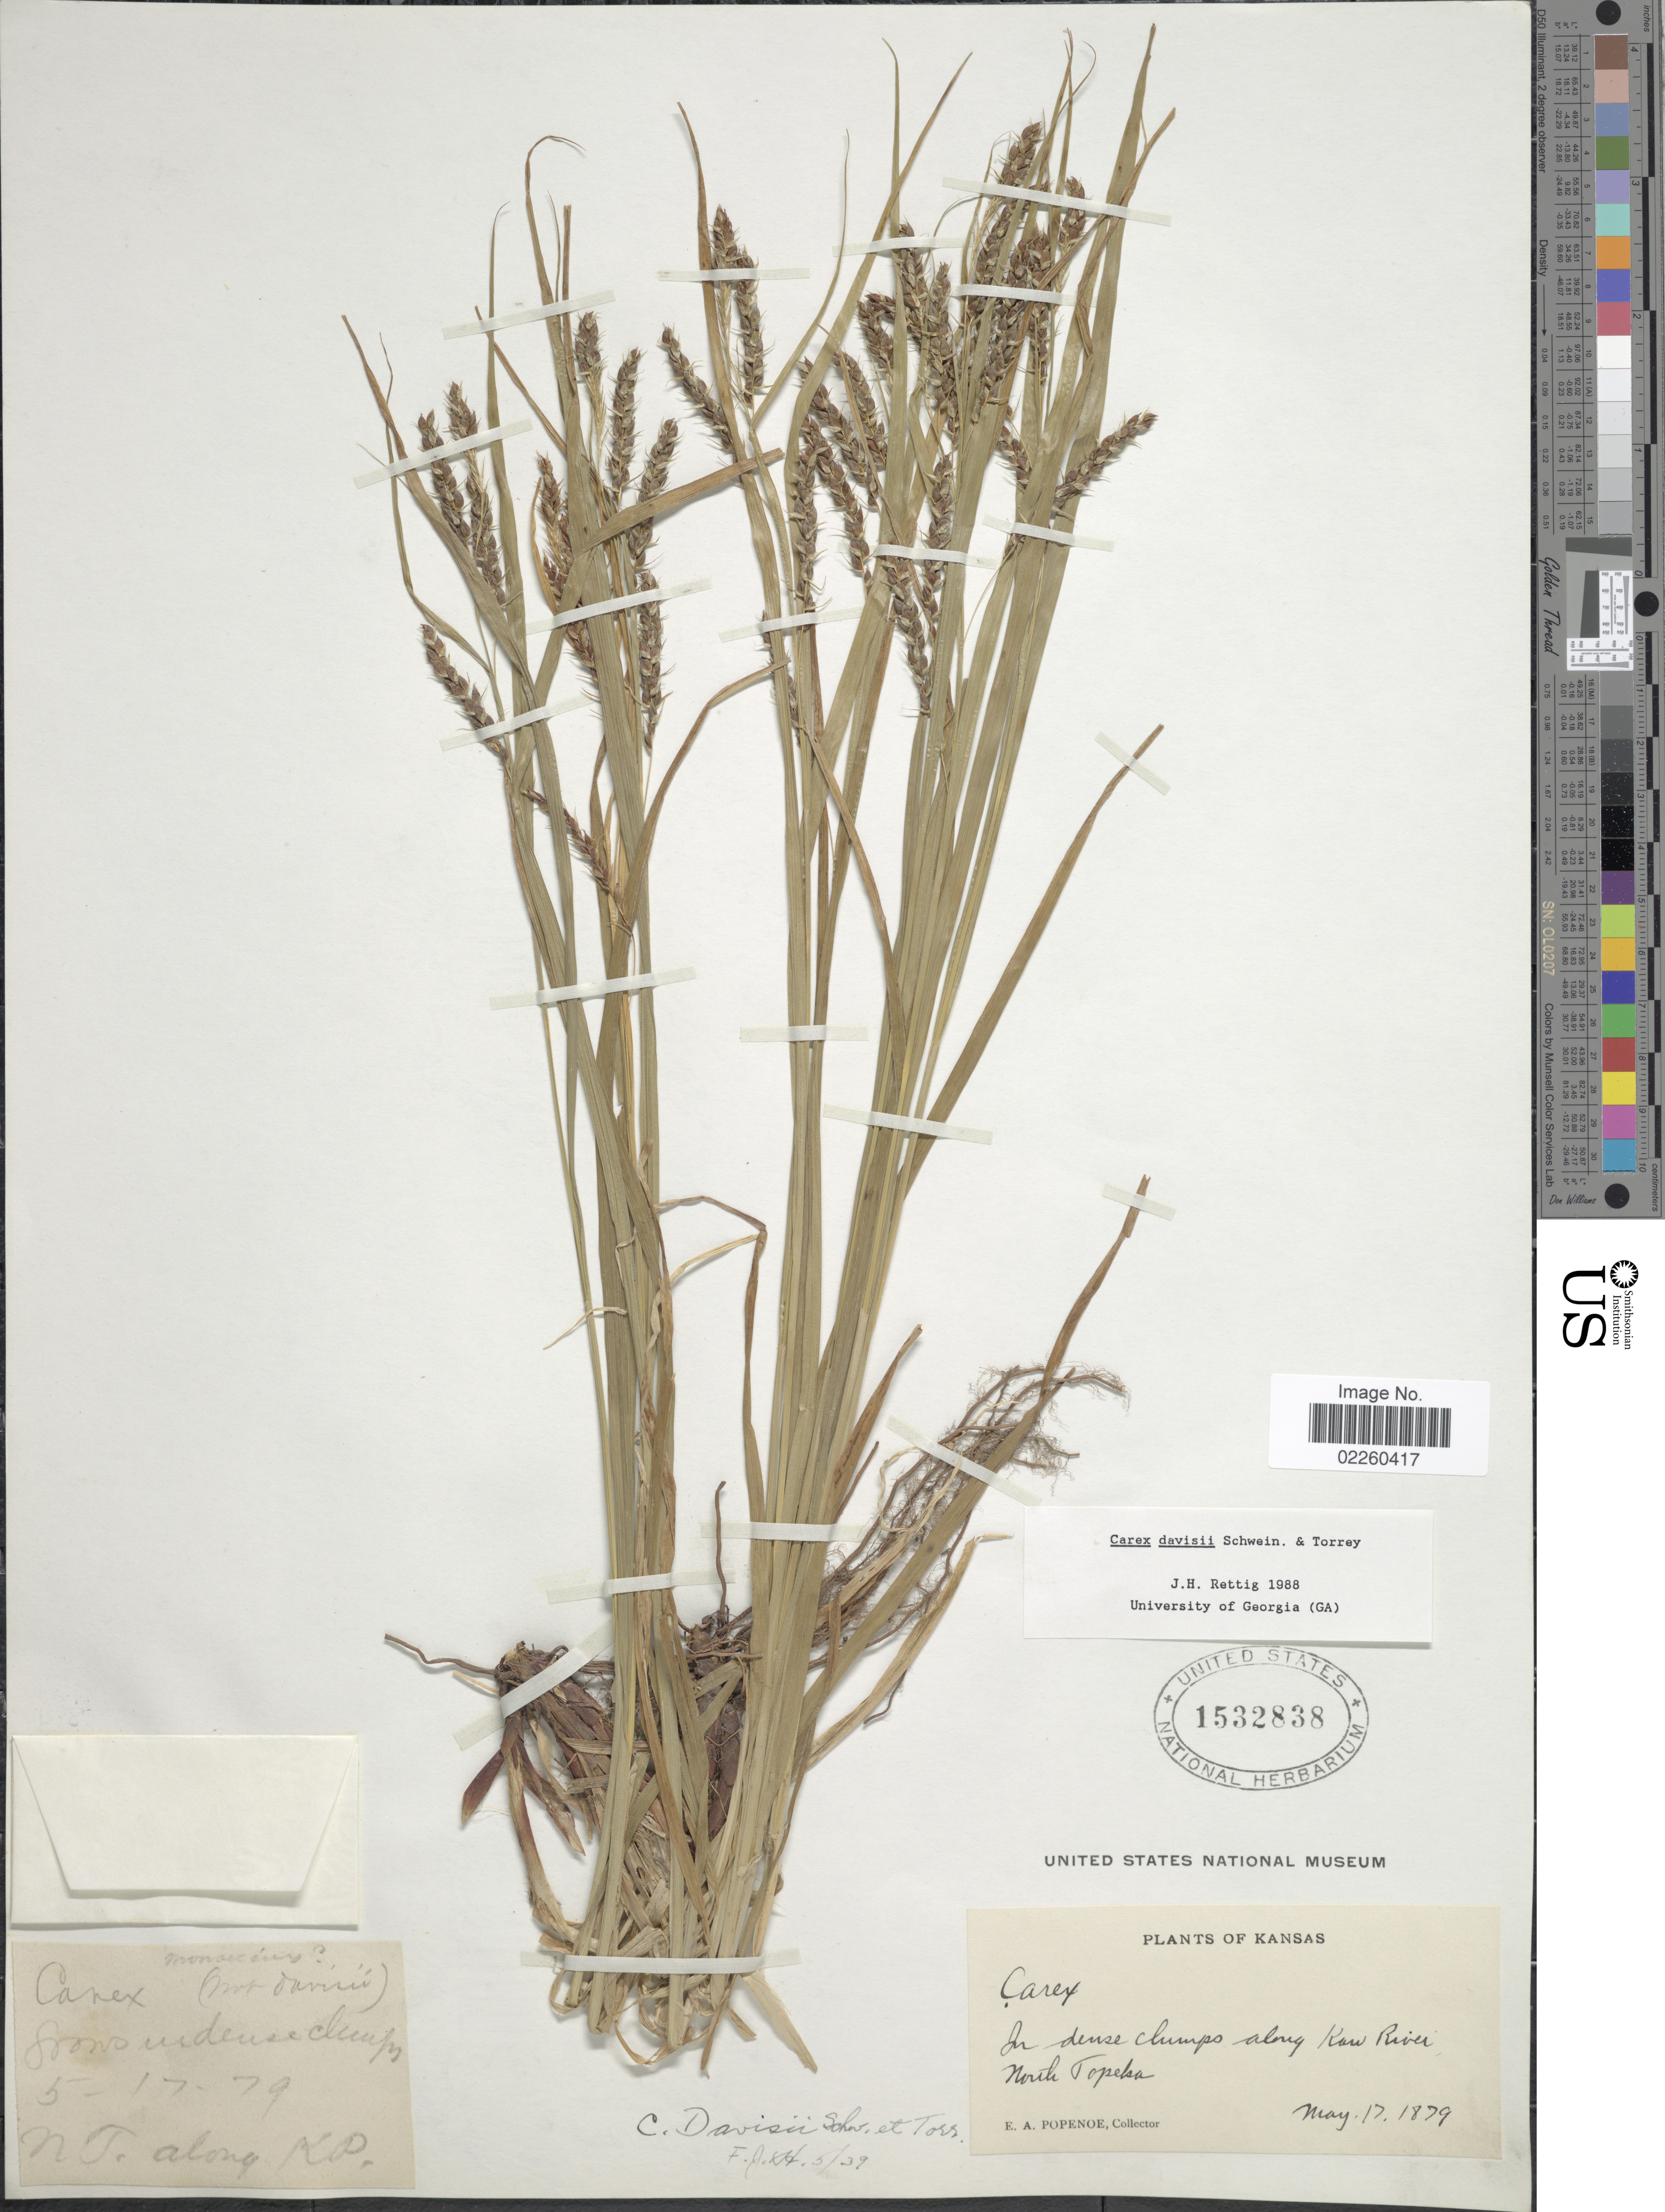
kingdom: Plantae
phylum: Tracheophyta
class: Liliopsida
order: Poales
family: Cyperaceae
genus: Carex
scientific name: Carex davisii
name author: Schwein. & Torr.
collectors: E. A. Popenoe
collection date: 1879-05-17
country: United States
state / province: Kansas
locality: In dense clumps along Kaw River, North Topeka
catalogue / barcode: US 1532838